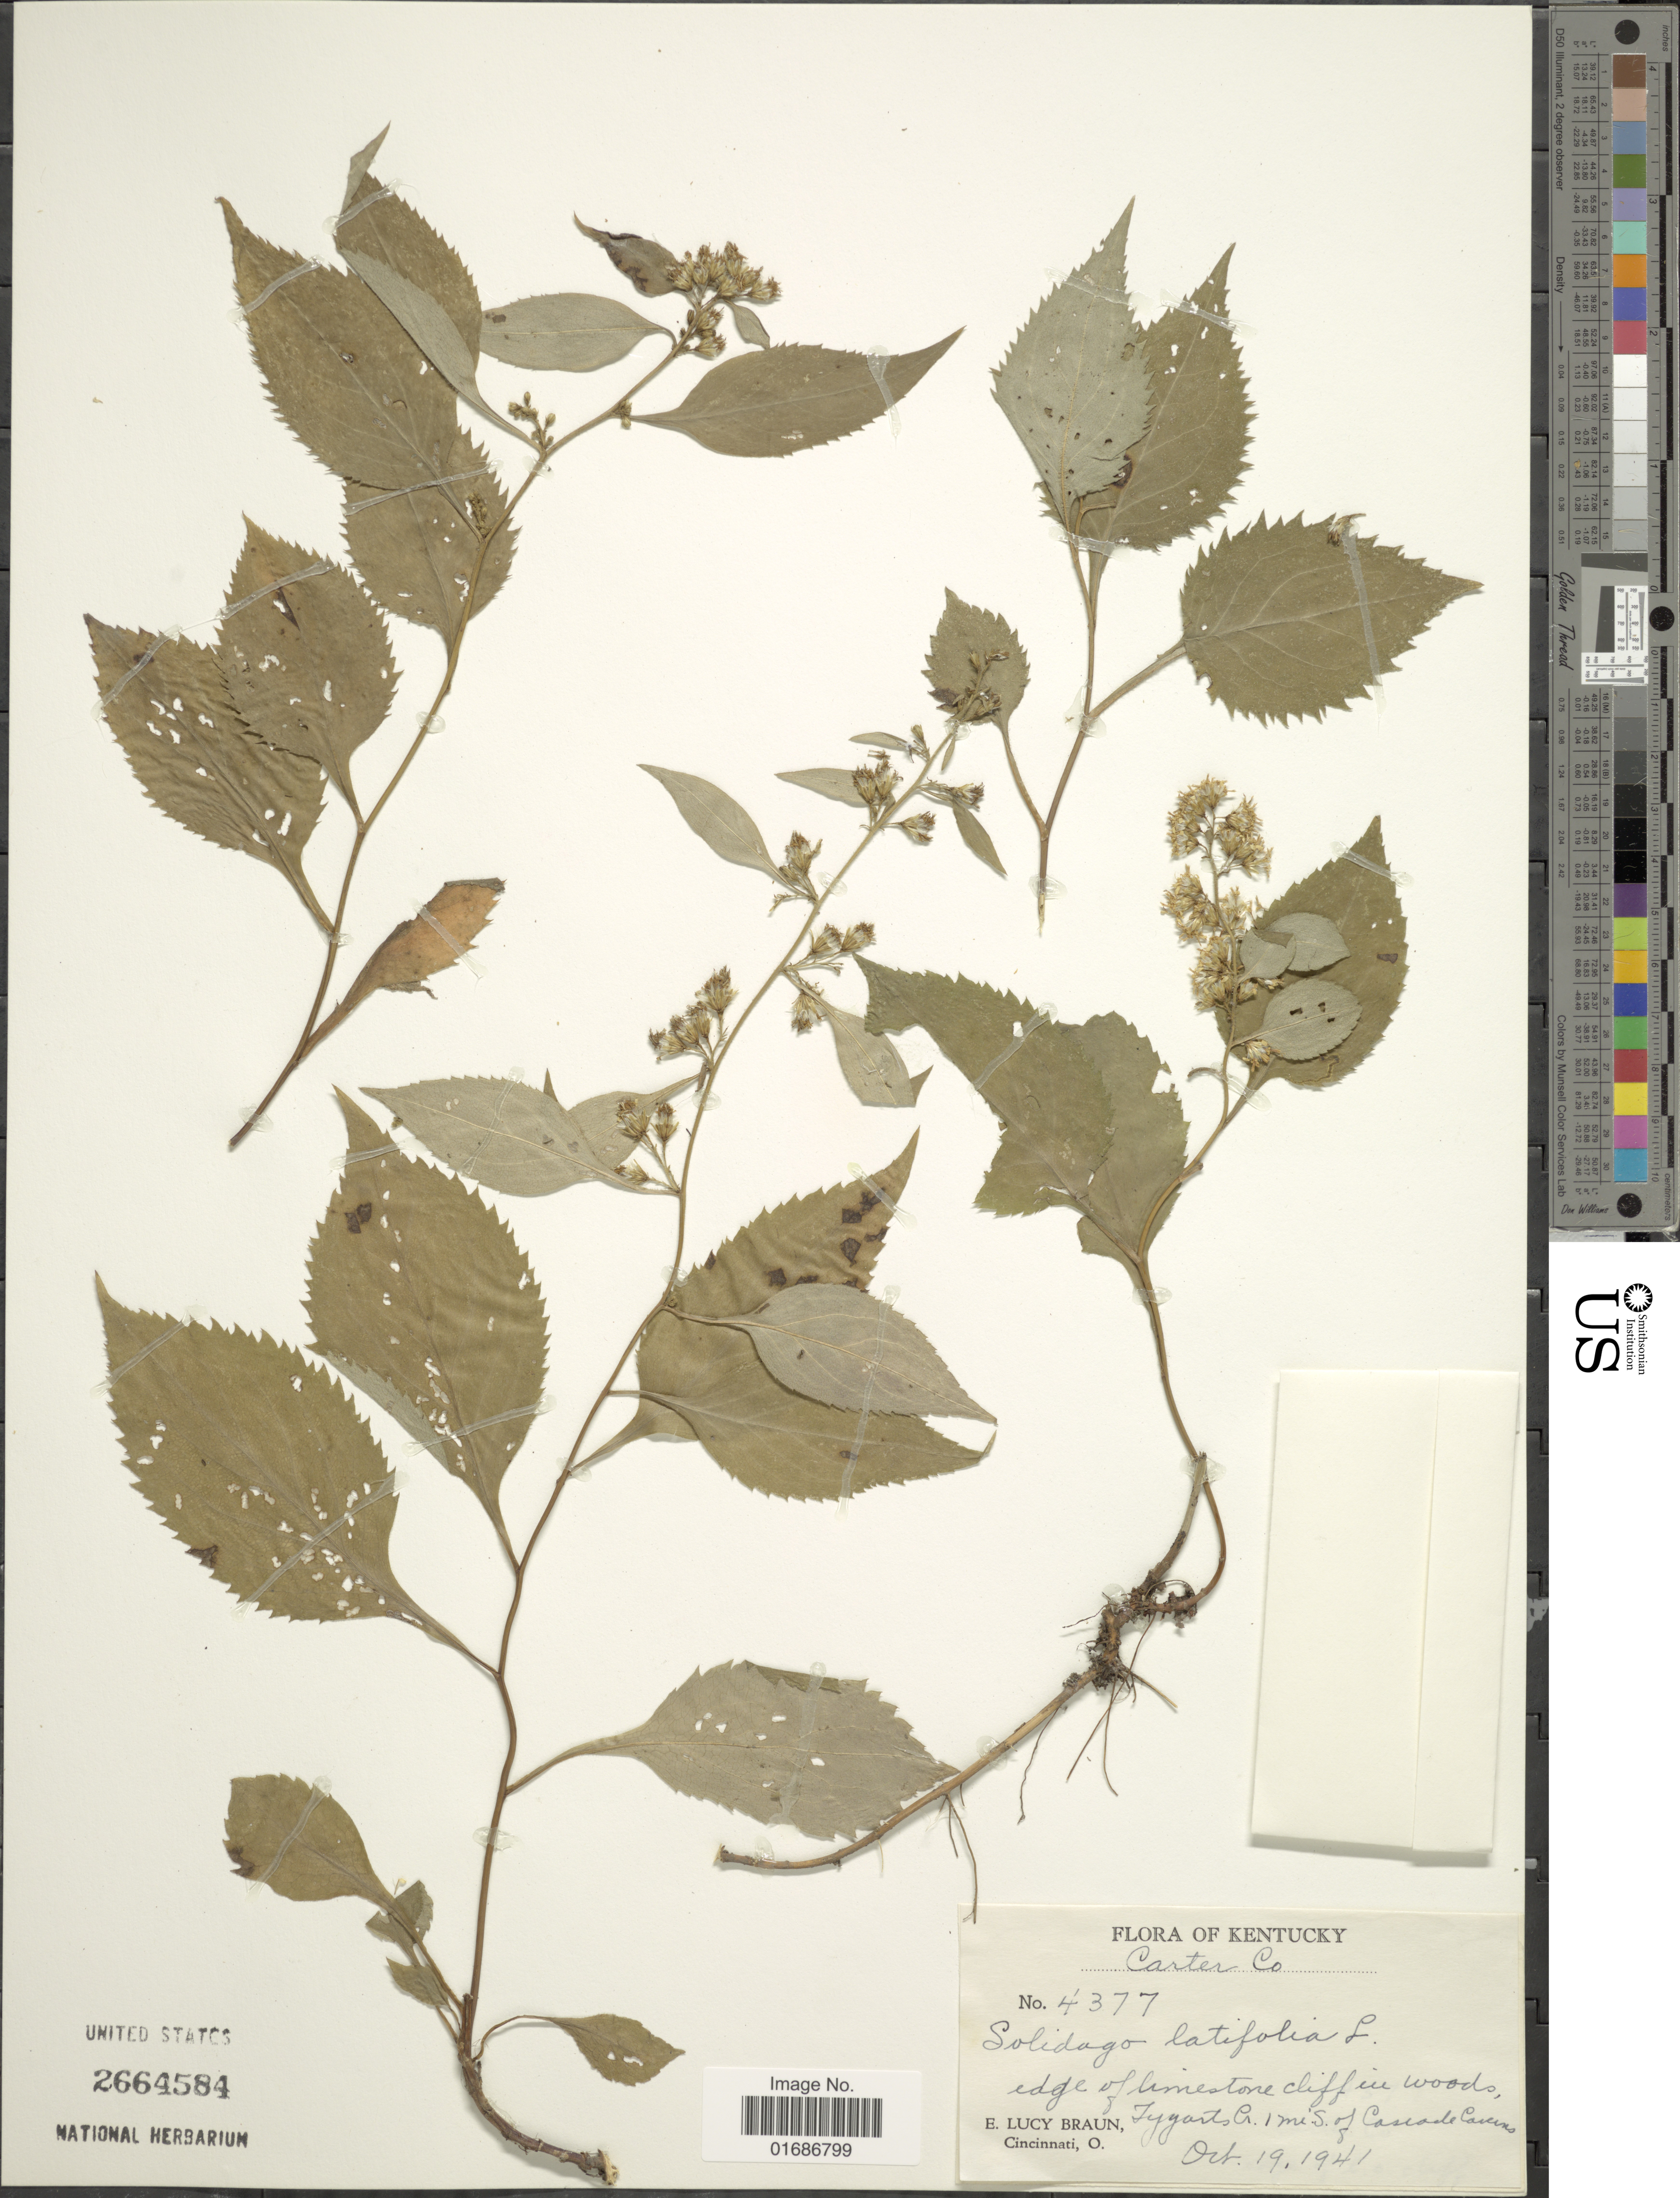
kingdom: Plantae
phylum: Tracheophyta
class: Magnoliopsida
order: Asterales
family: Asteraceae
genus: Solidago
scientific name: Solidago flexicaulis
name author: L.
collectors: E. L. Braun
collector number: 4377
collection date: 1941-10-19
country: United States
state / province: Kentucky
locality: Edge of limestone cliff in woods, Tygarts Cr. 1 mi. S. of Cascade Caverns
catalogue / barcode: US 2664584